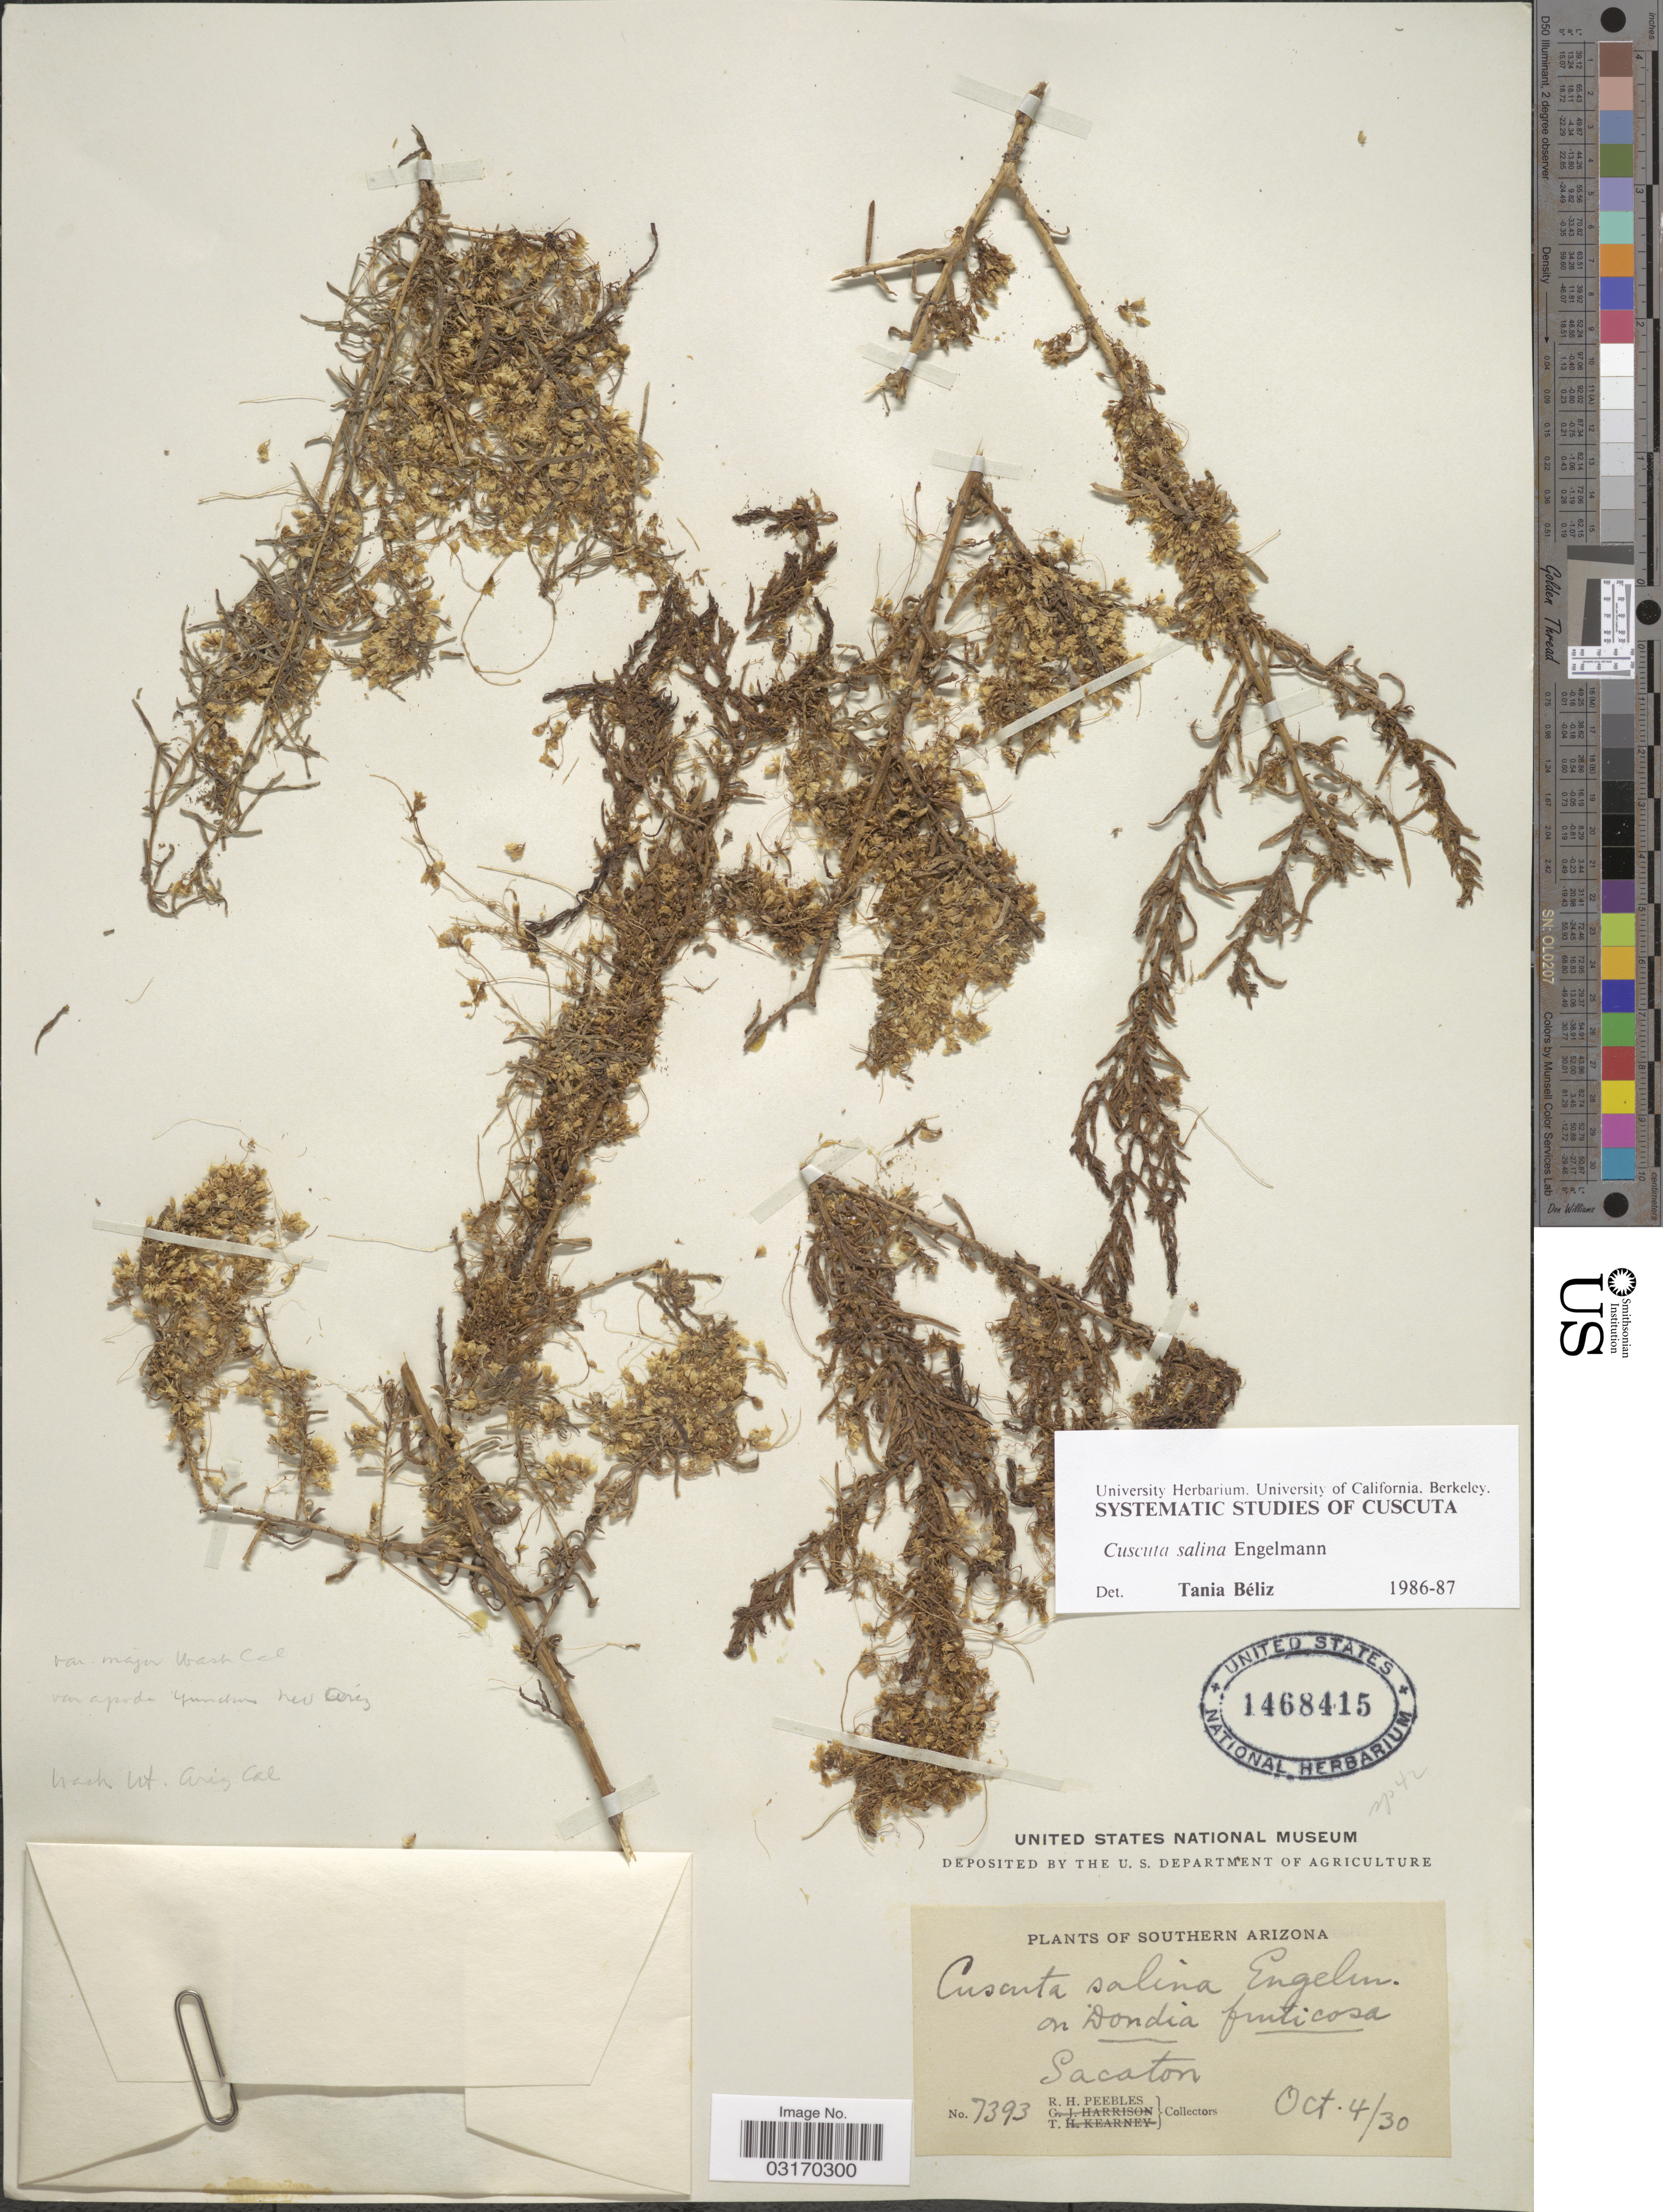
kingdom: Plantae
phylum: Tracheophyta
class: Magnoliopsida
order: Solanales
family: Convolvulaceae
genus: Cuscuta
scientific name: Cuscuta salina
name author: Engelm.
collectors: R. H. Peebles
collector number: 7393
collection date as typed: Transcribed d/m/y: 4/10/30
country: United States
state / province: Arizona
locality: Southern Arizona. Sacaton.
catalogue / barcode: US 1468415